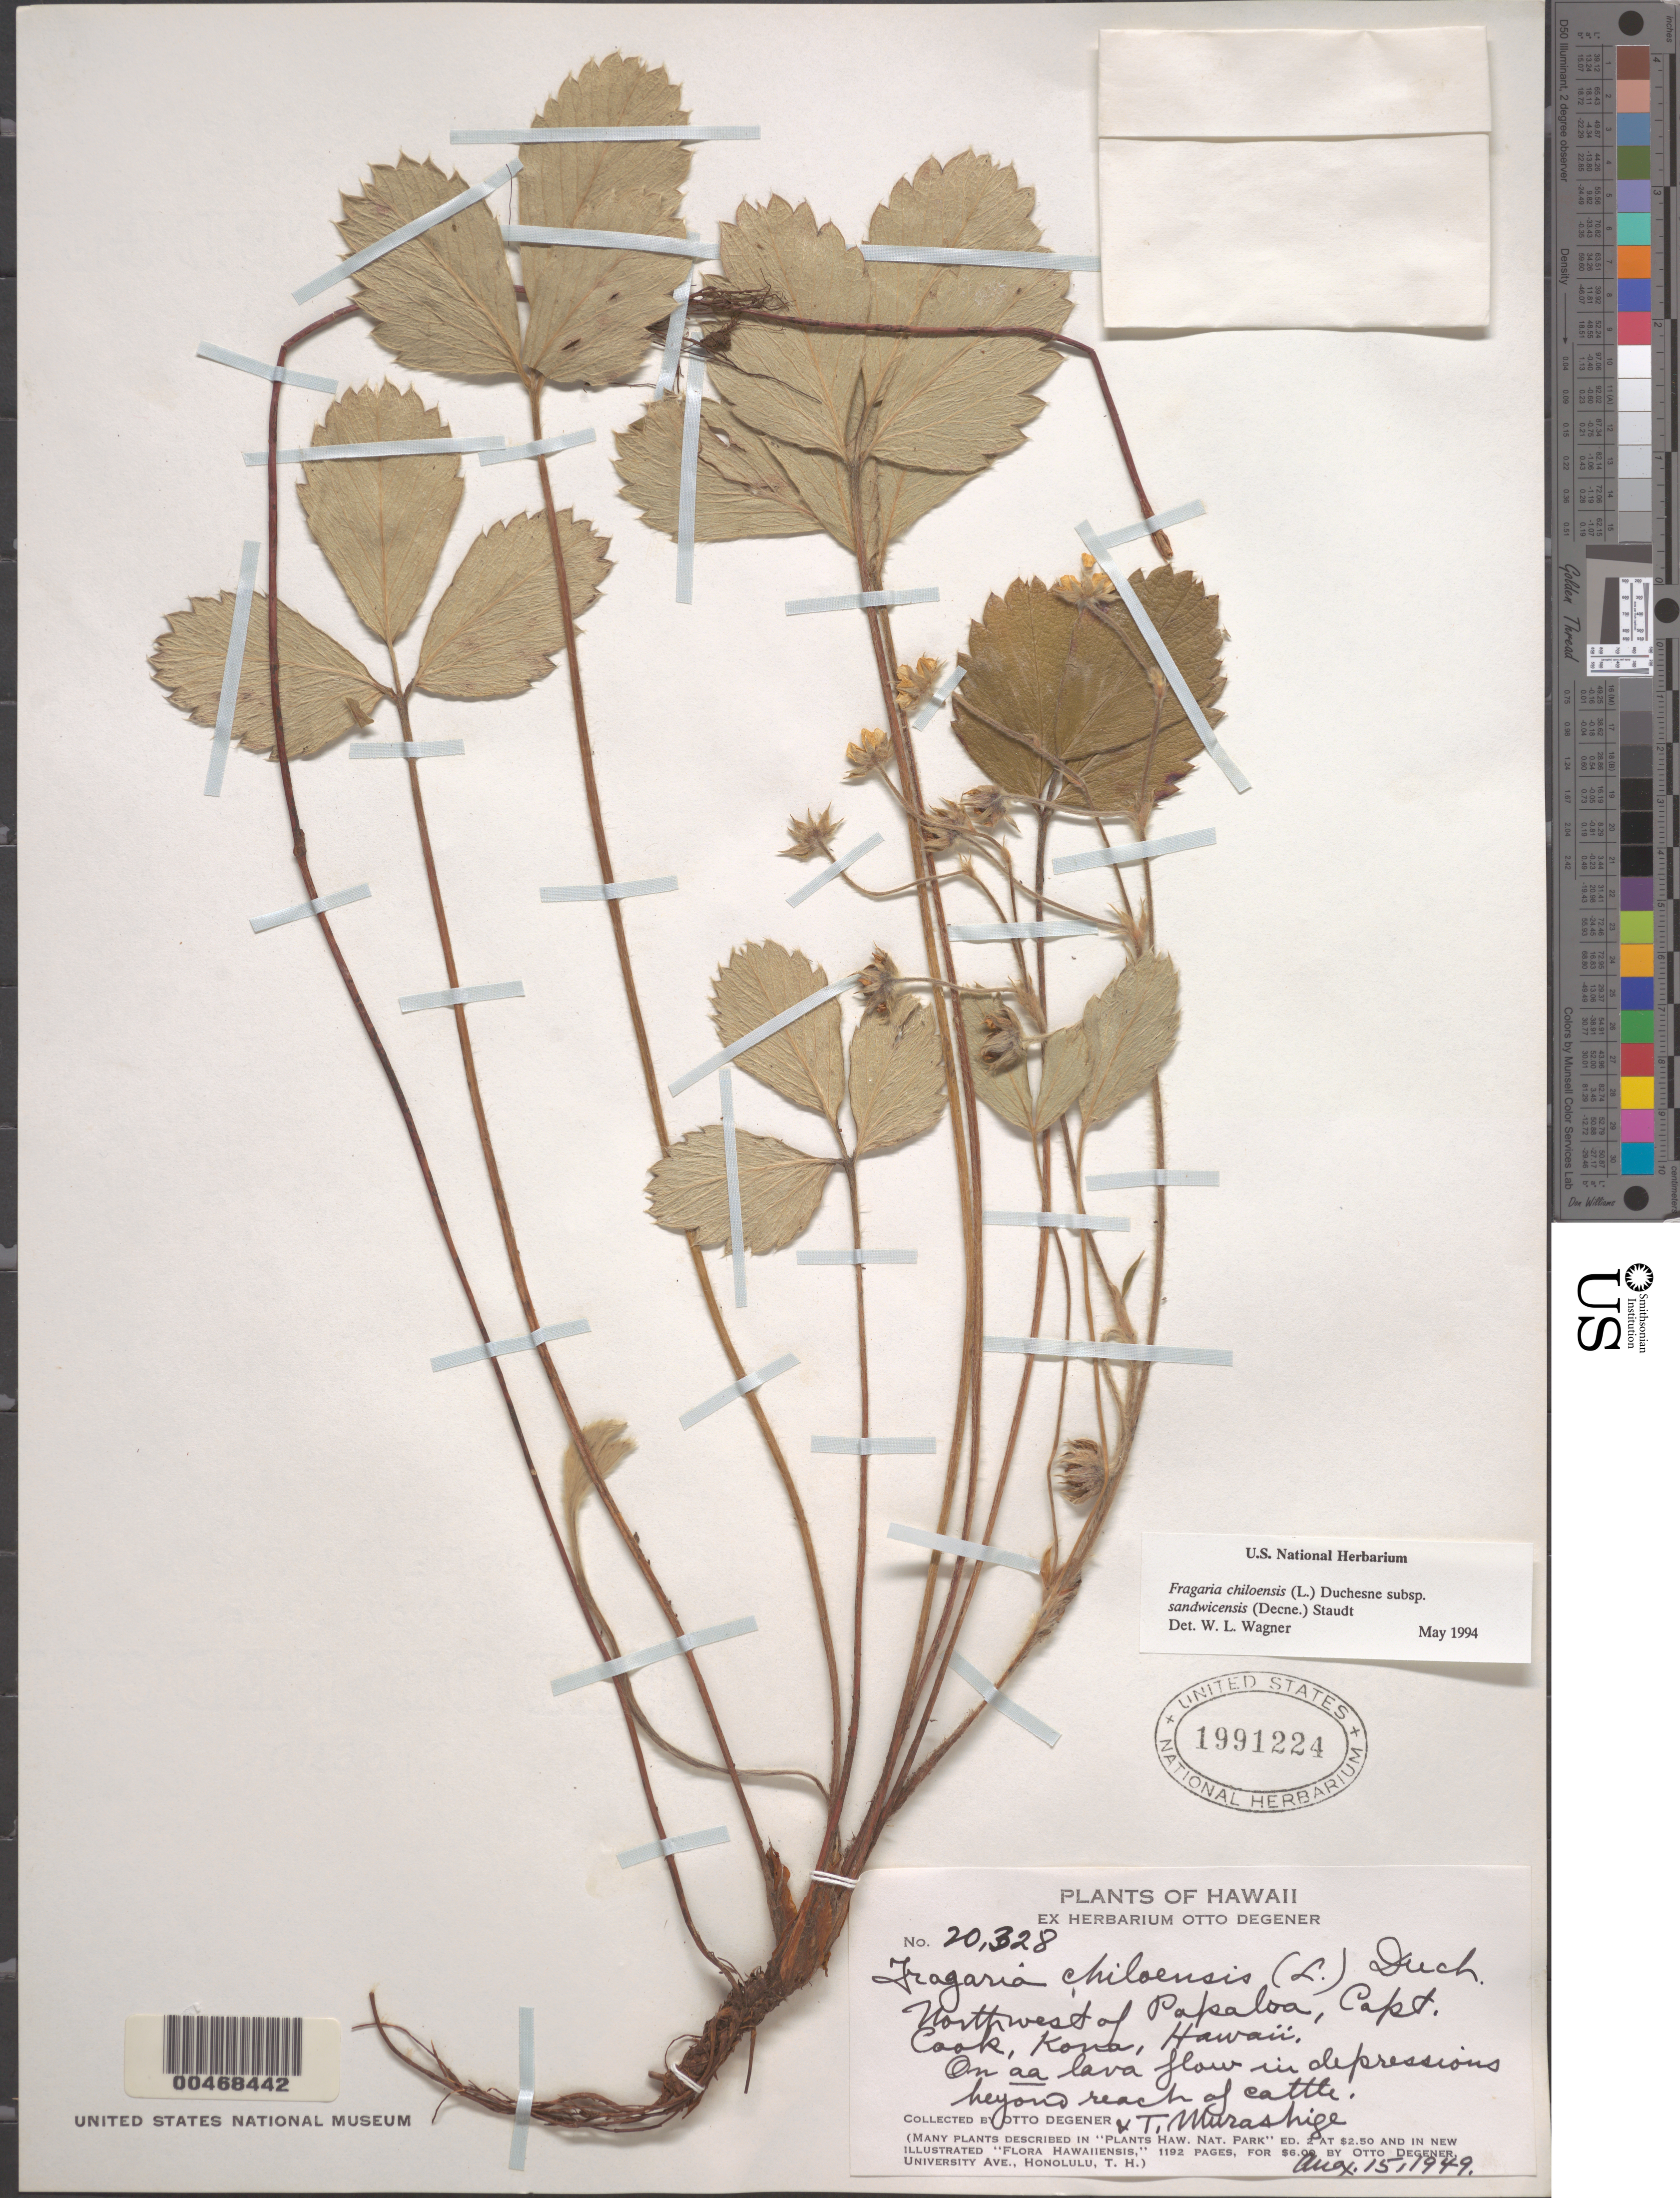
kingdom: Plantae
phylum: Tracheophyta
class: Magnoliopsida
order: Rosales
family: Rosaceae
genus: Fragaria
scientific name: Fragaria chiloensis subsp. sandwicensis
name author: (Decne.) Staudt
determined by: Wagner, W. L., (BOT), Smithsonian Institution - National Museum of Natural History (UNITED STATES)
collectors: O. Degener & T. Murashige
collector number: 20328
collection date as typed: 15 Aug 1949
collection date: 1949-08-15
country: United States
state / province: Hawaii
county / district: Hawaii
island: Hawaii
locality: NW of Papaloa, Capt. Cook, Kona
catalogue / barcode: US 1991224